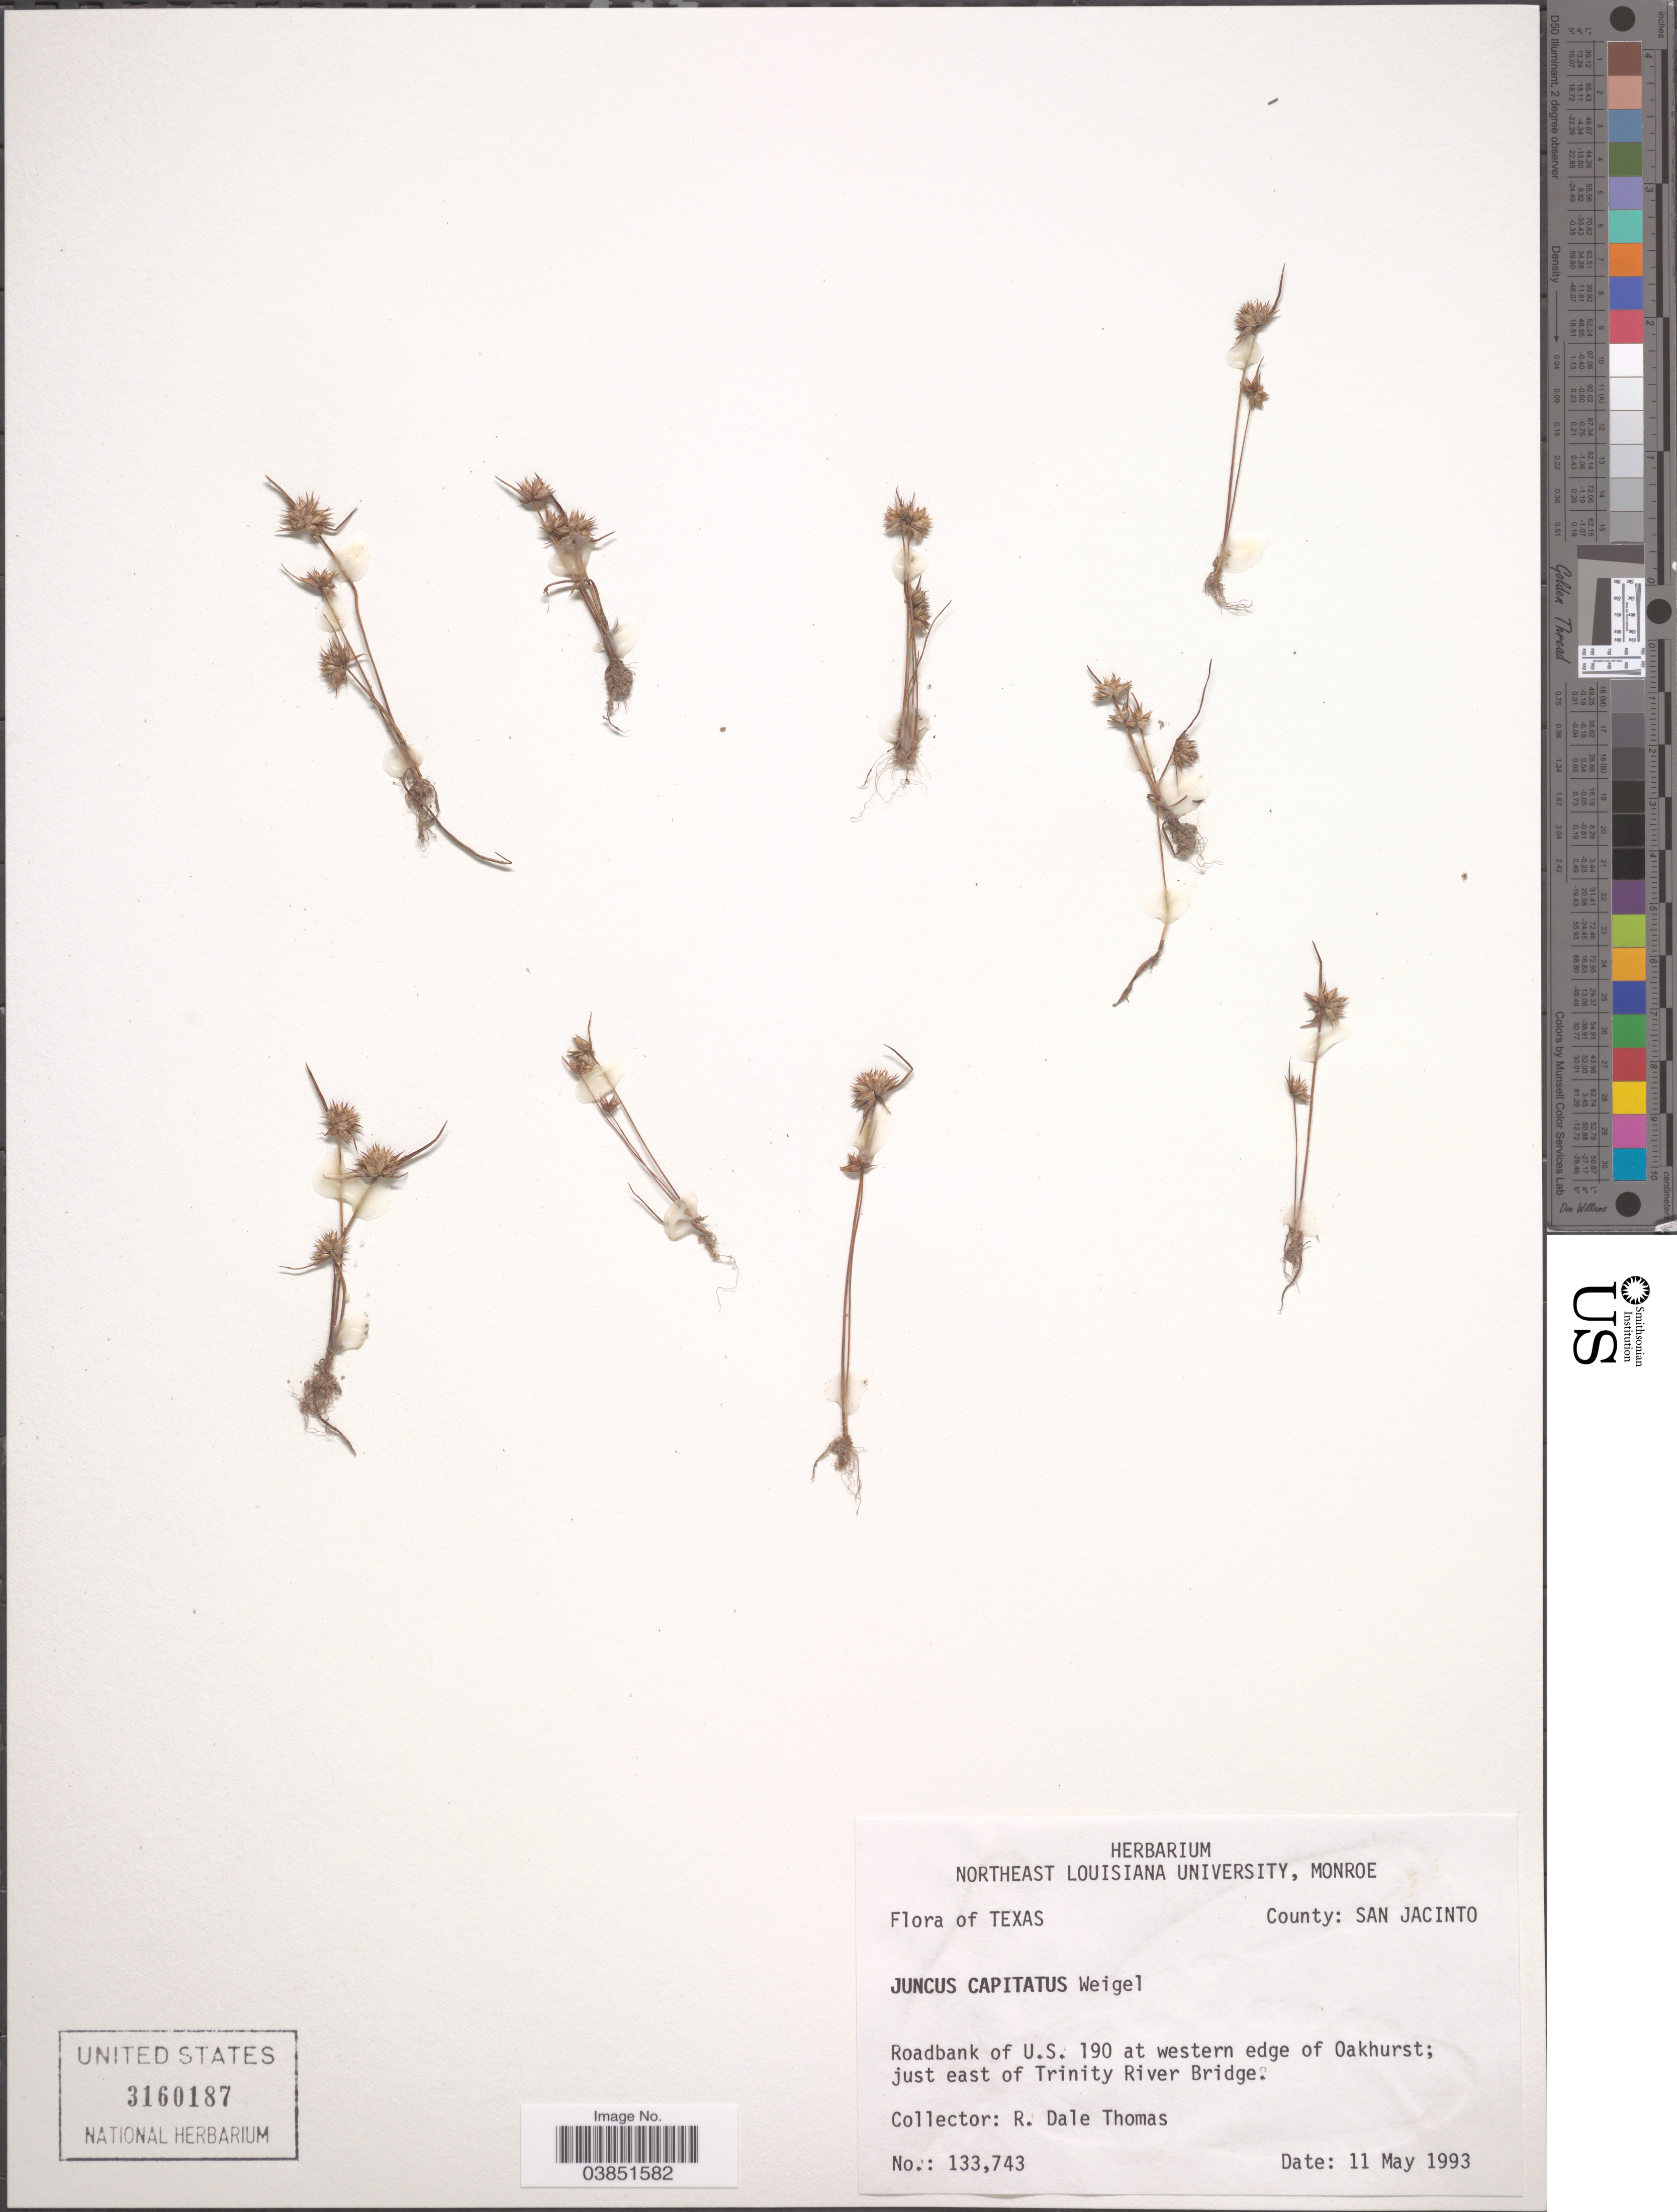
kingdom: Plantae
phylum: Tracheophyta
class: Liliopsida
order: Poales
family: Juncaceae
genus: Juncus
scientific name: Juncus capitatus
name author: Weigel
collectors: R. Thomas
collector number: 133743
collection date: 1993-05-11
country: United States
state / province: Texas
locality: County: San Jacinto. Roadbank of U.S. 190 at western edge of Oakhurst; just east of Trinity River Bridge.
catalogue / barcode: US 3160187